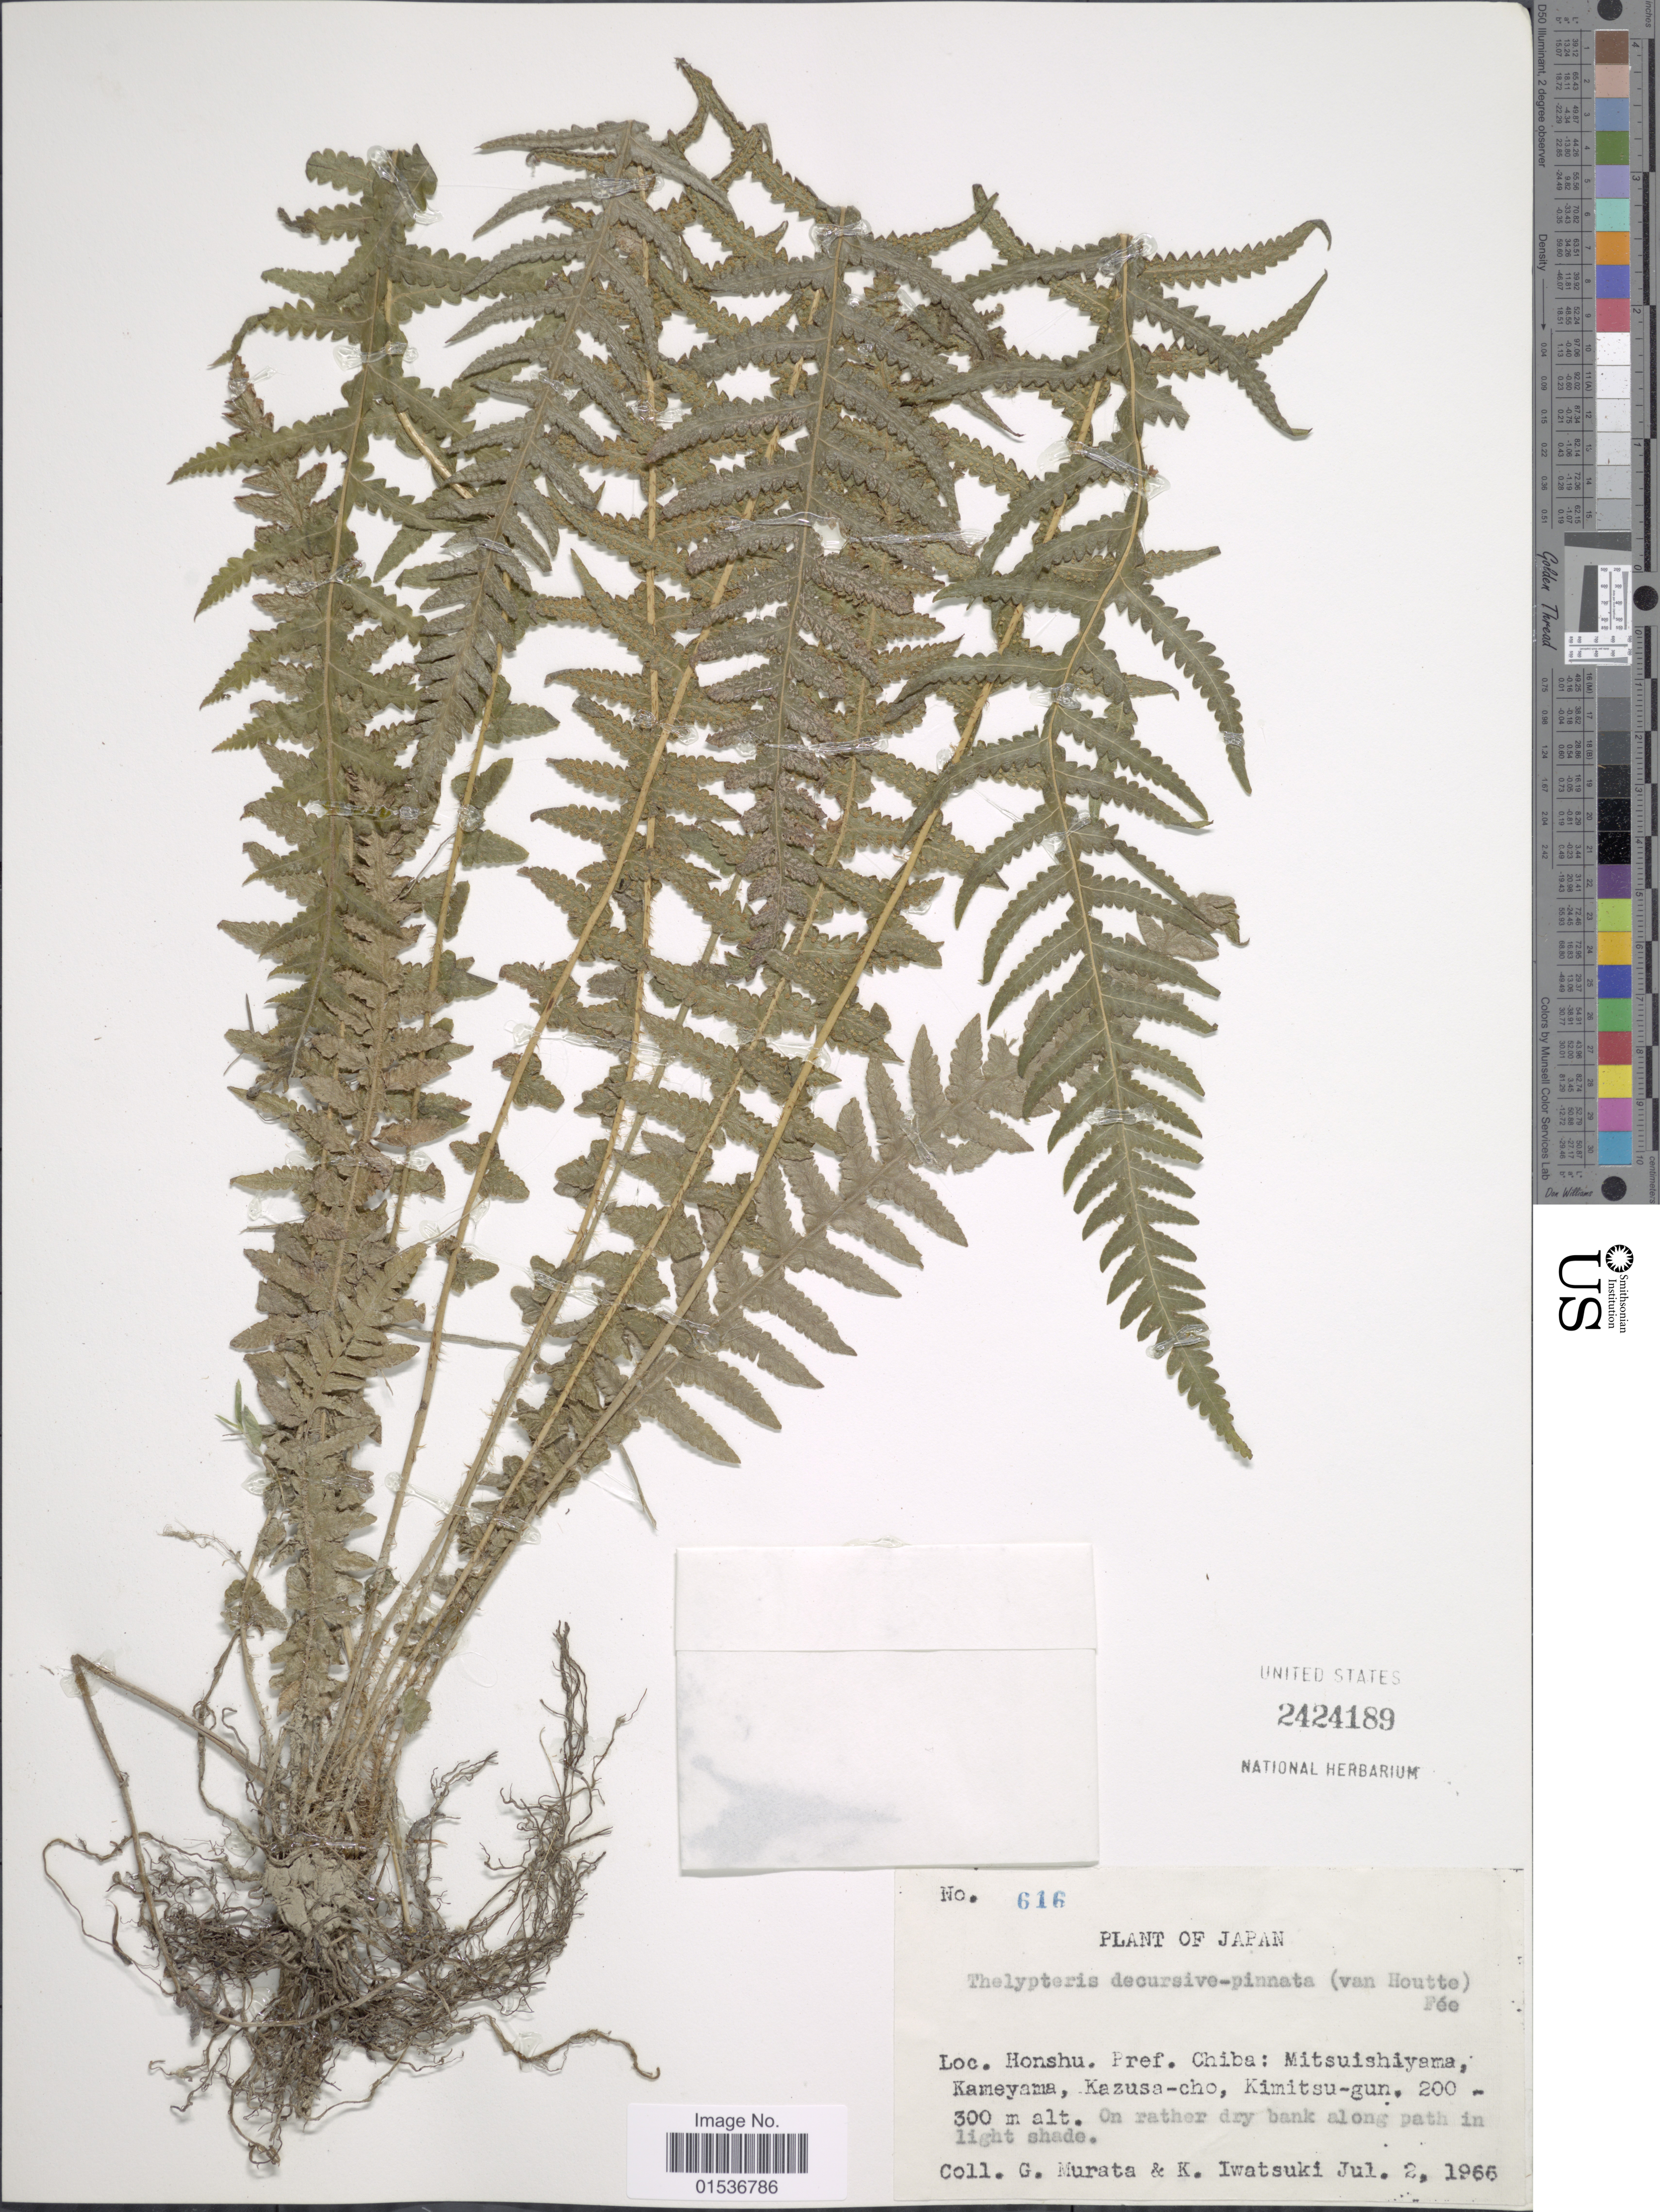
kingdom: Plantae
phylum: Tracheophyta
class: Polypodiopsida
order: Polypodiales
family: Thelypteridaceae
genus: Phegopteris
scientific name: Phegopteris decursivepinnata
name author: (H.C. Hall) Fée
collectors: G. Murata & K. Iwatsuki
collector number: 616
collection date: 1965-07-02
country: Japan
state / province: Tiba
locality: Japan, Honshu. Pref. Chiba; Mitsuishiyama, Kameyama, Kazusa-cho, Kimitsu-gun.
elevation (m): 200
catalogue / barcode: US 2424189